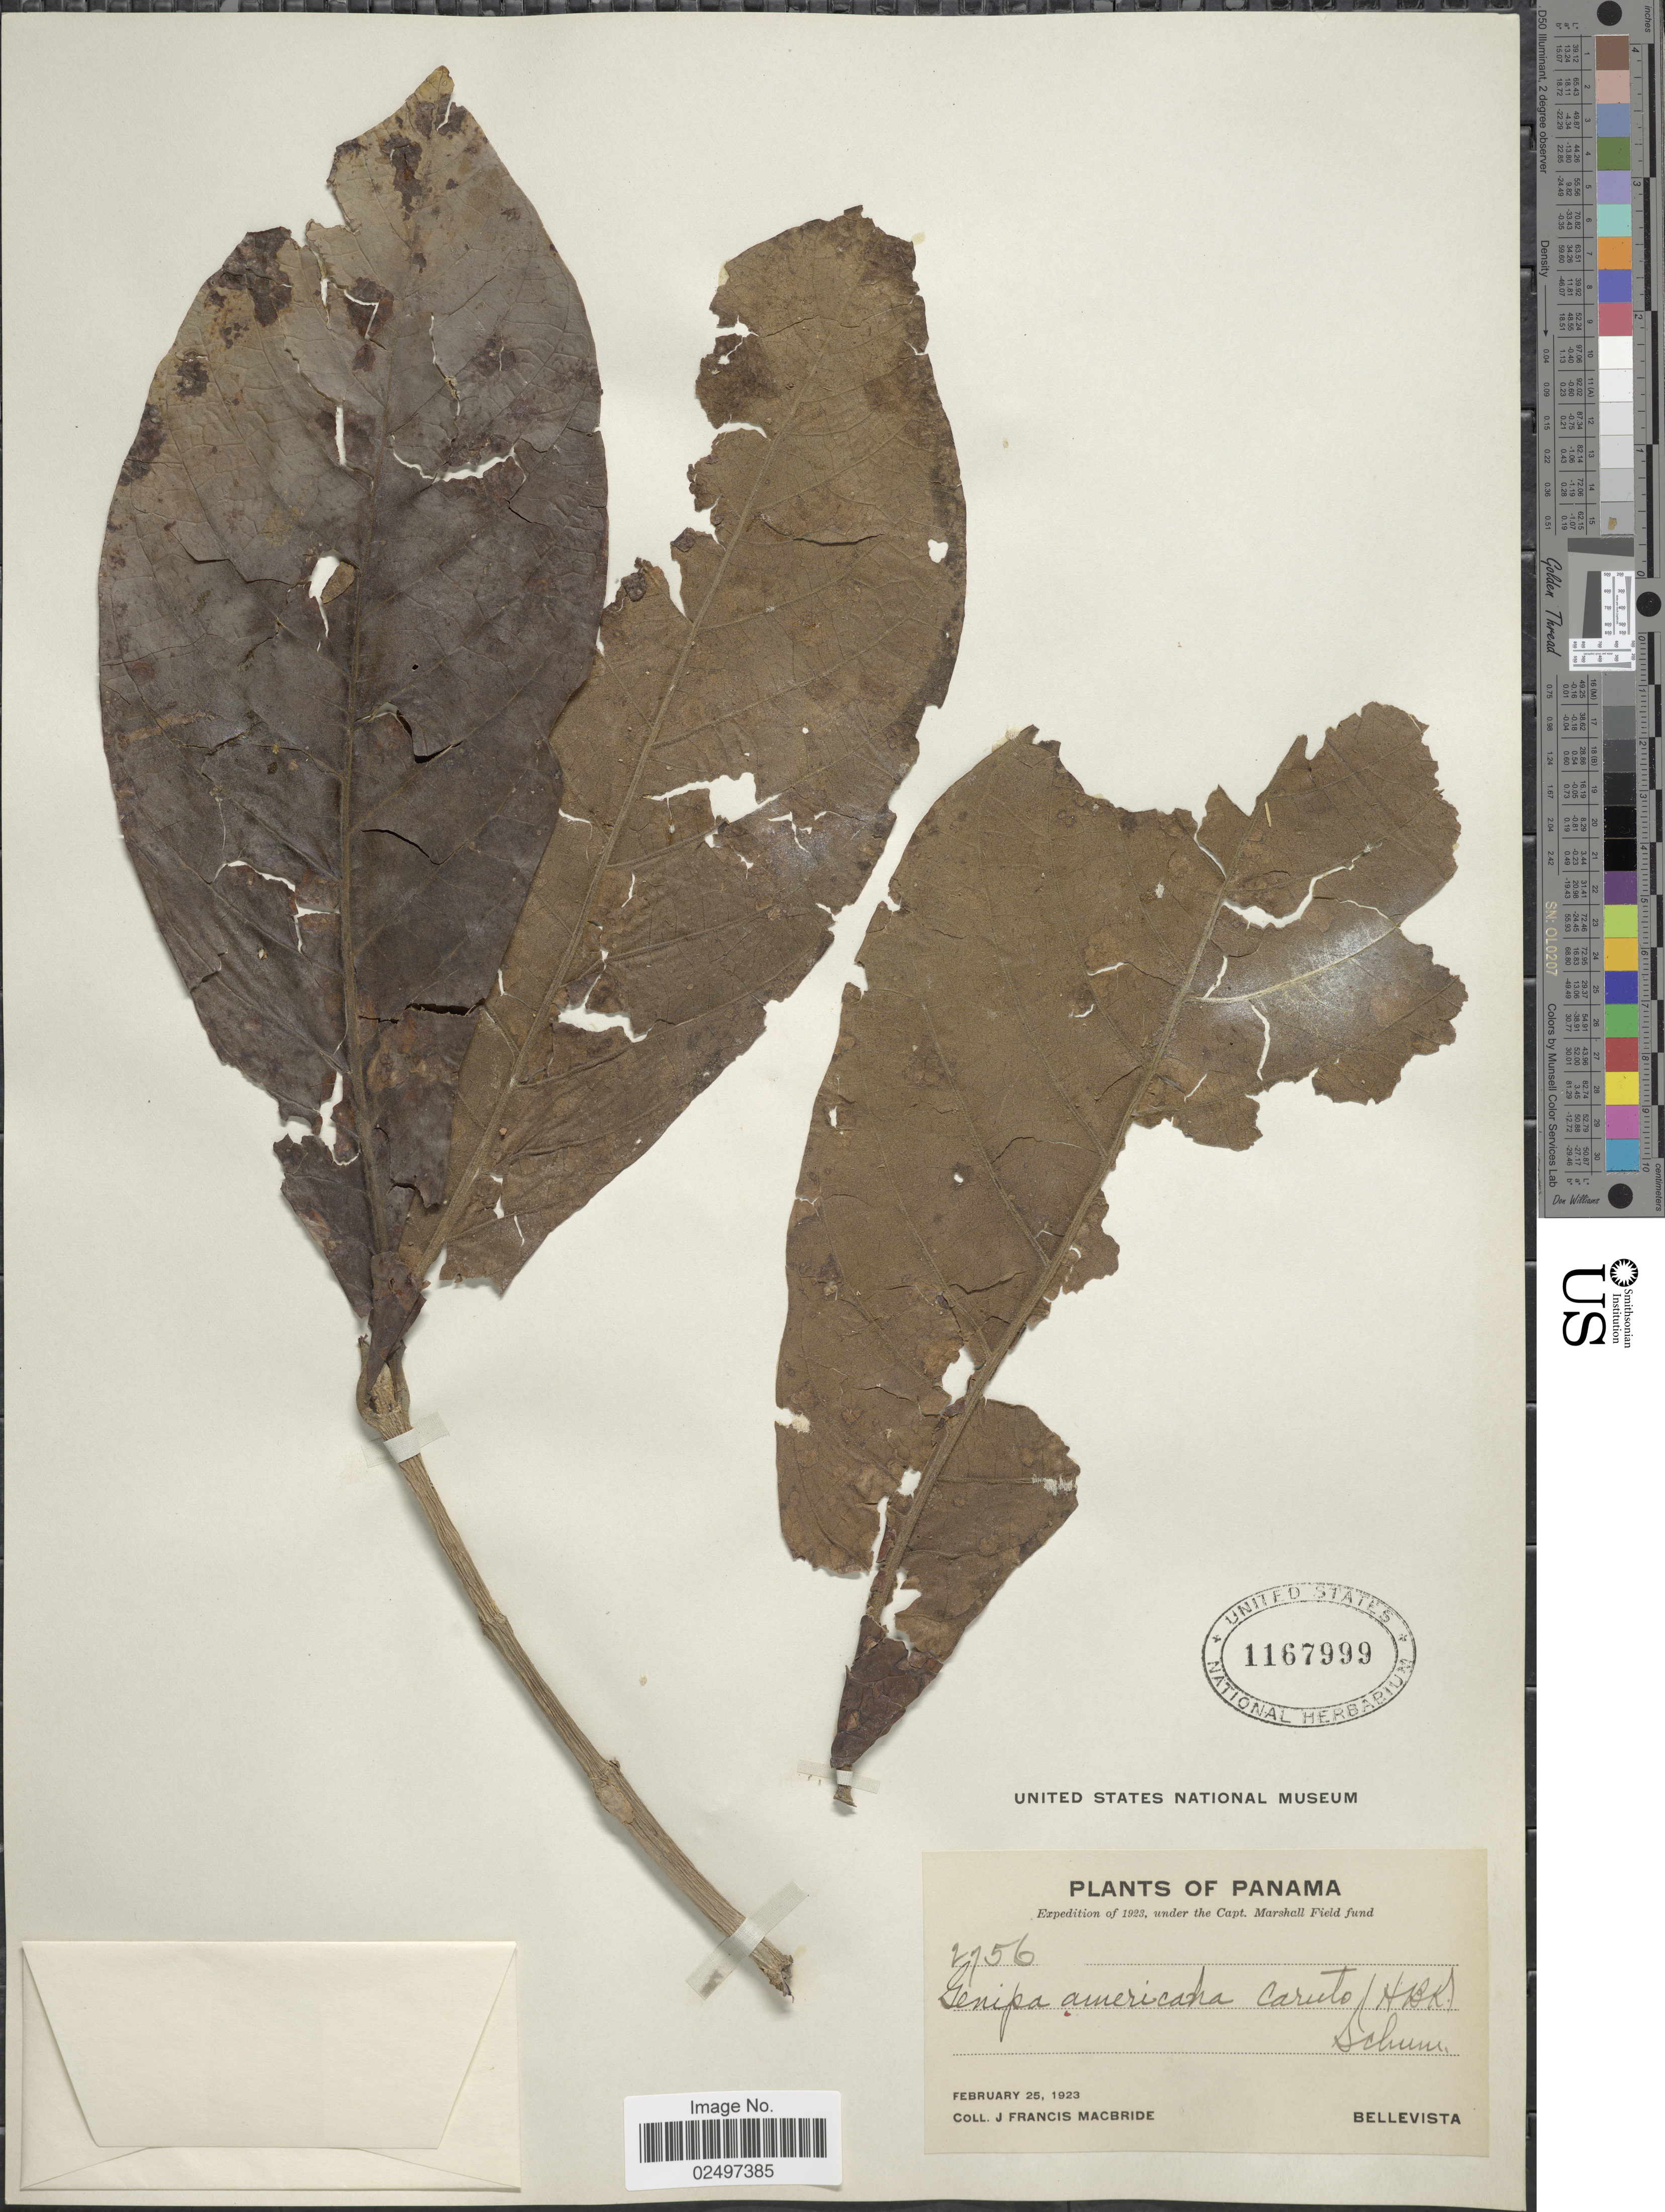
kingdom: Plantae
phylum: Tracheophyta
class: Magnoliopsida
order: Gentianales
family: Rubiaceae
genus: Genipa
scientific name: Genipa americana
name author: L.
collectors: J. F. Macbride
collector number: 2756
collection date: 1923-02-25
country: Panama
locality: Bellevista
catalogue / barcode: US 1167999